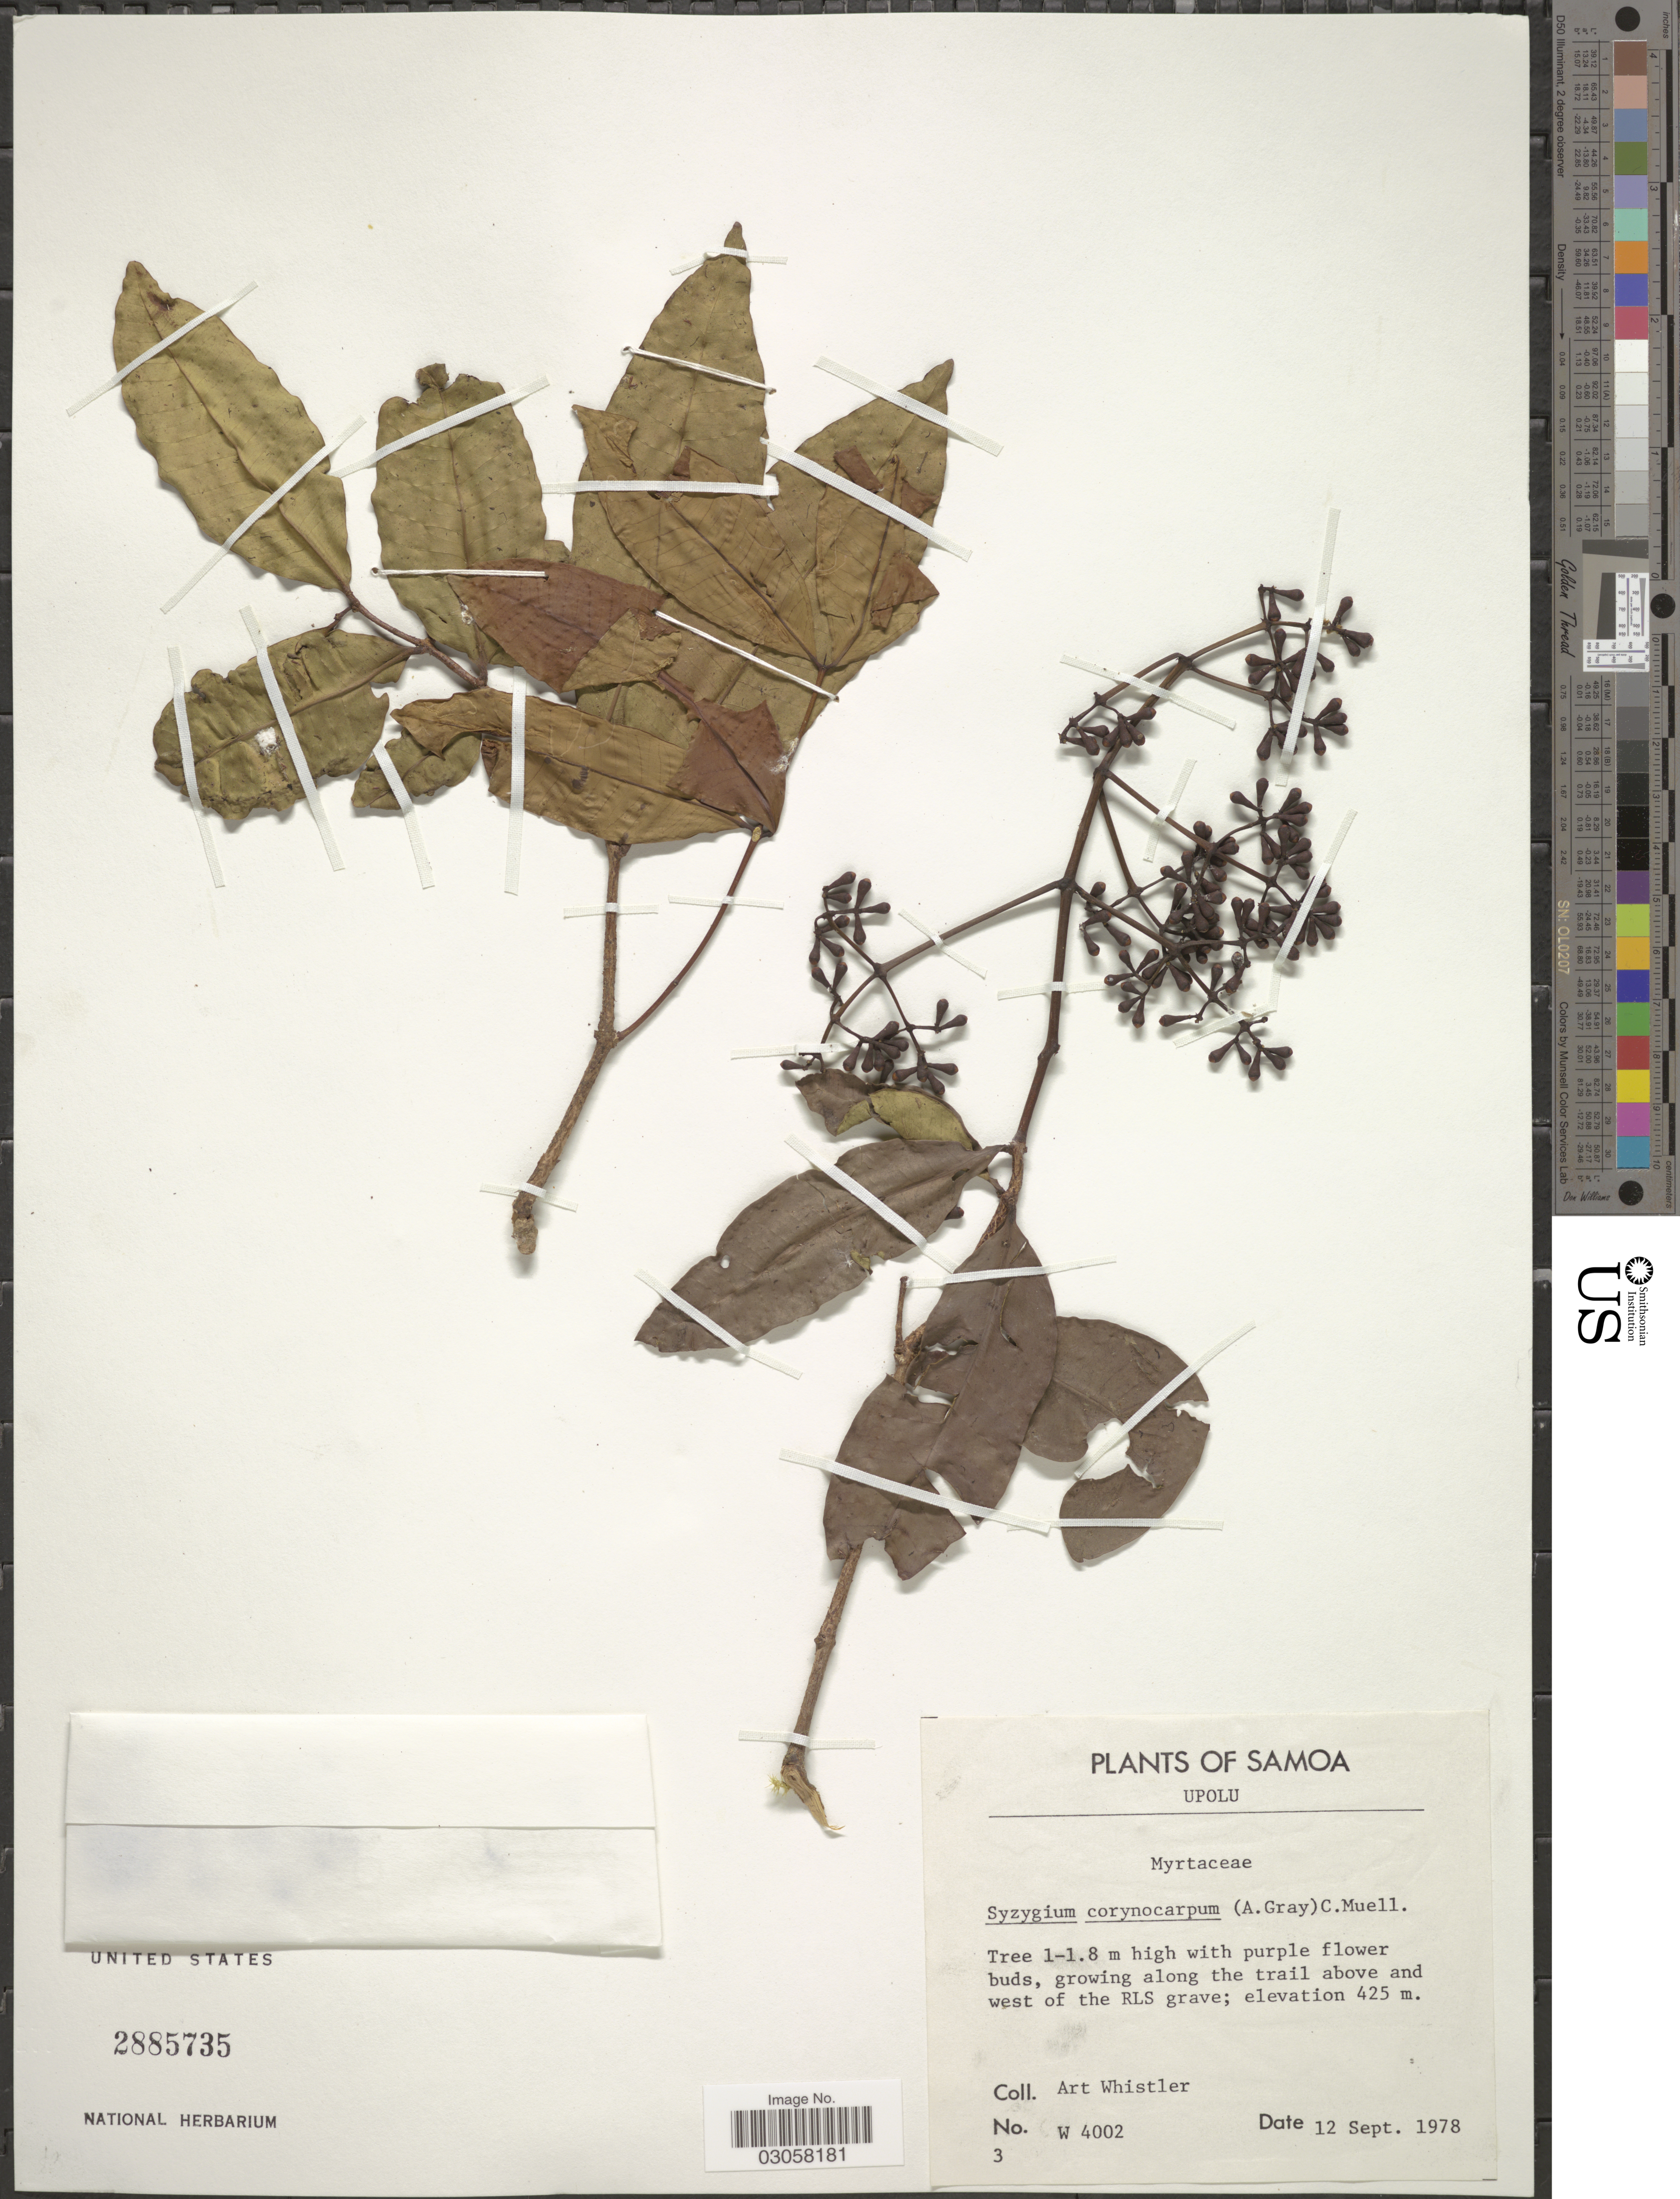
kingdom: Plantae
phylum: Tracheophyta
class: Magnoliopsida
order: Myrtales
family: Myrtaceae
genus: Syzygium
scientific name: Syzygium corynocarpum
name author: (A. Gray) Müll. Stuttg.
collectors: A. Whistler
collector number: W 4002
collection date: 1978-09-12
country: Samoa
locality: Samoa. Upolu. Along the trail above and west of the RLS grave.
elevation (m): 425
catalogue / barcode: US 2885735